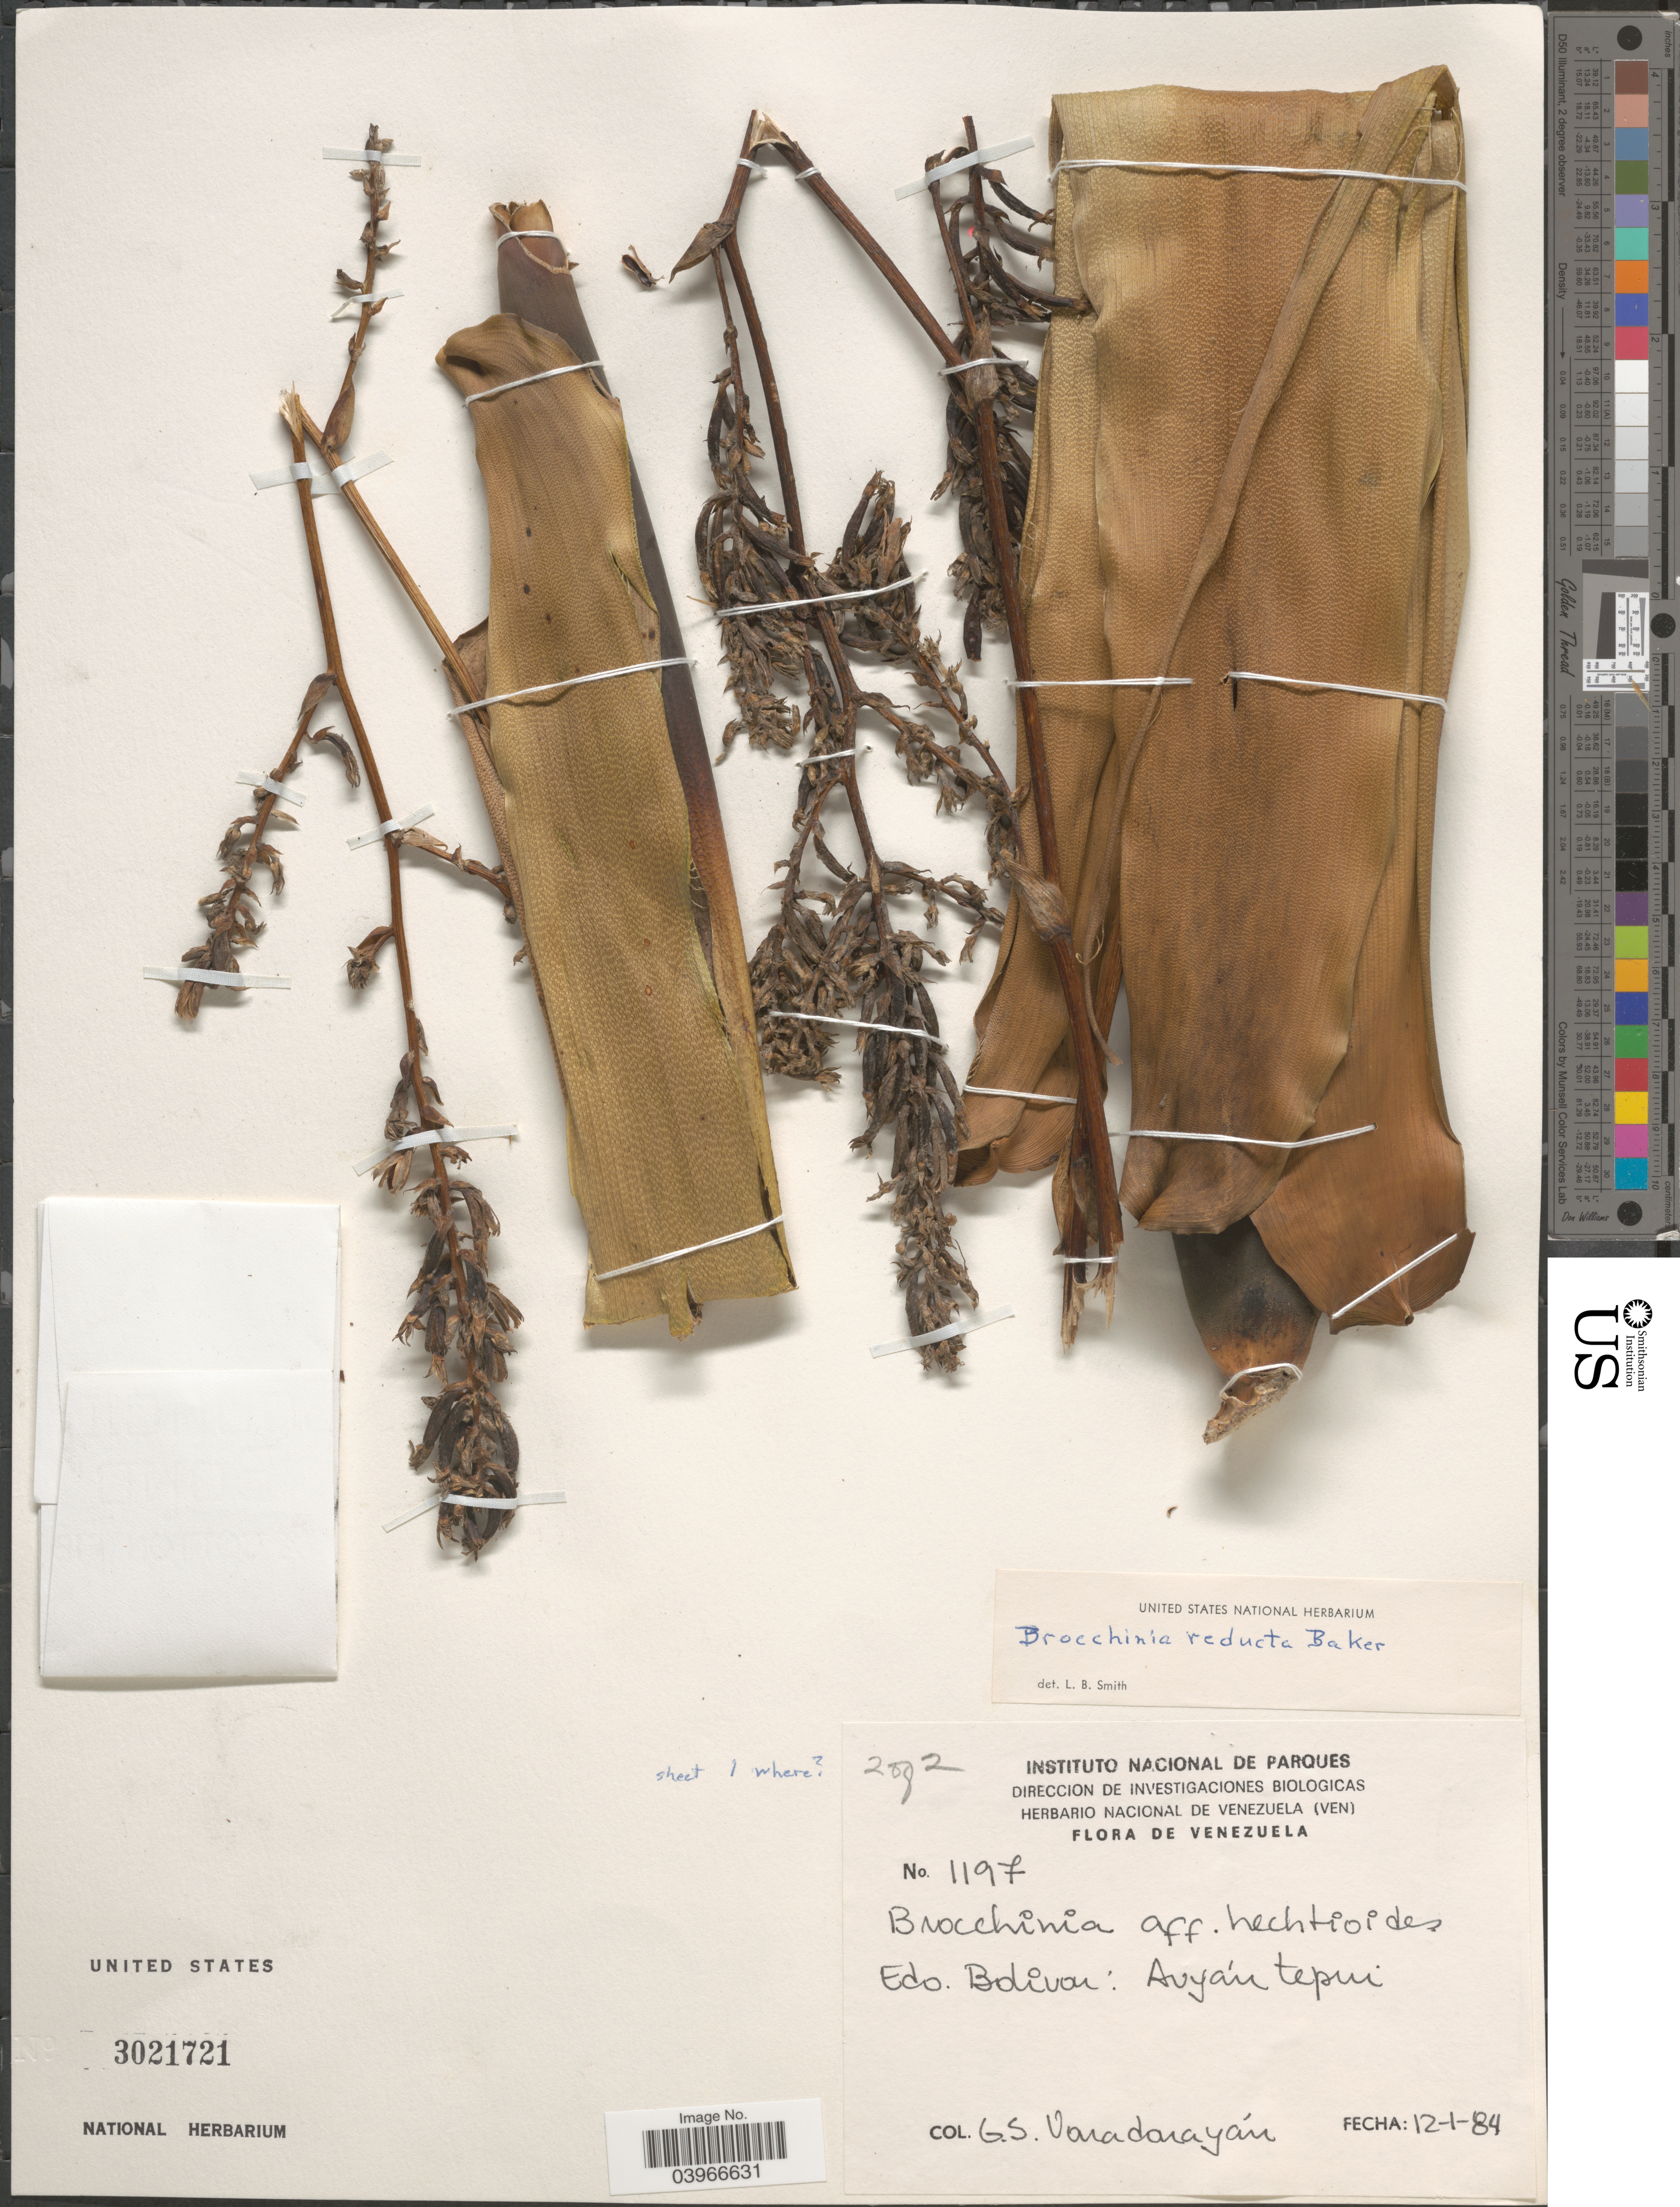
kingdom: Plantae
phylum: Tracheophyta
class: Liliopsida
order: Poales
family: Bromeliaceae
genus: Brocchinia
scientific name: Brocchinia reducta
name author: Baker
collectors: G. S. Varadarajan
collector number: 1197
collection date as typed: Transcribed d/m/y: 12/1/84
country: Venezuela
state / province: Bolivar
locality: Auyán tepui.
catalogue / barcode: US 3021721